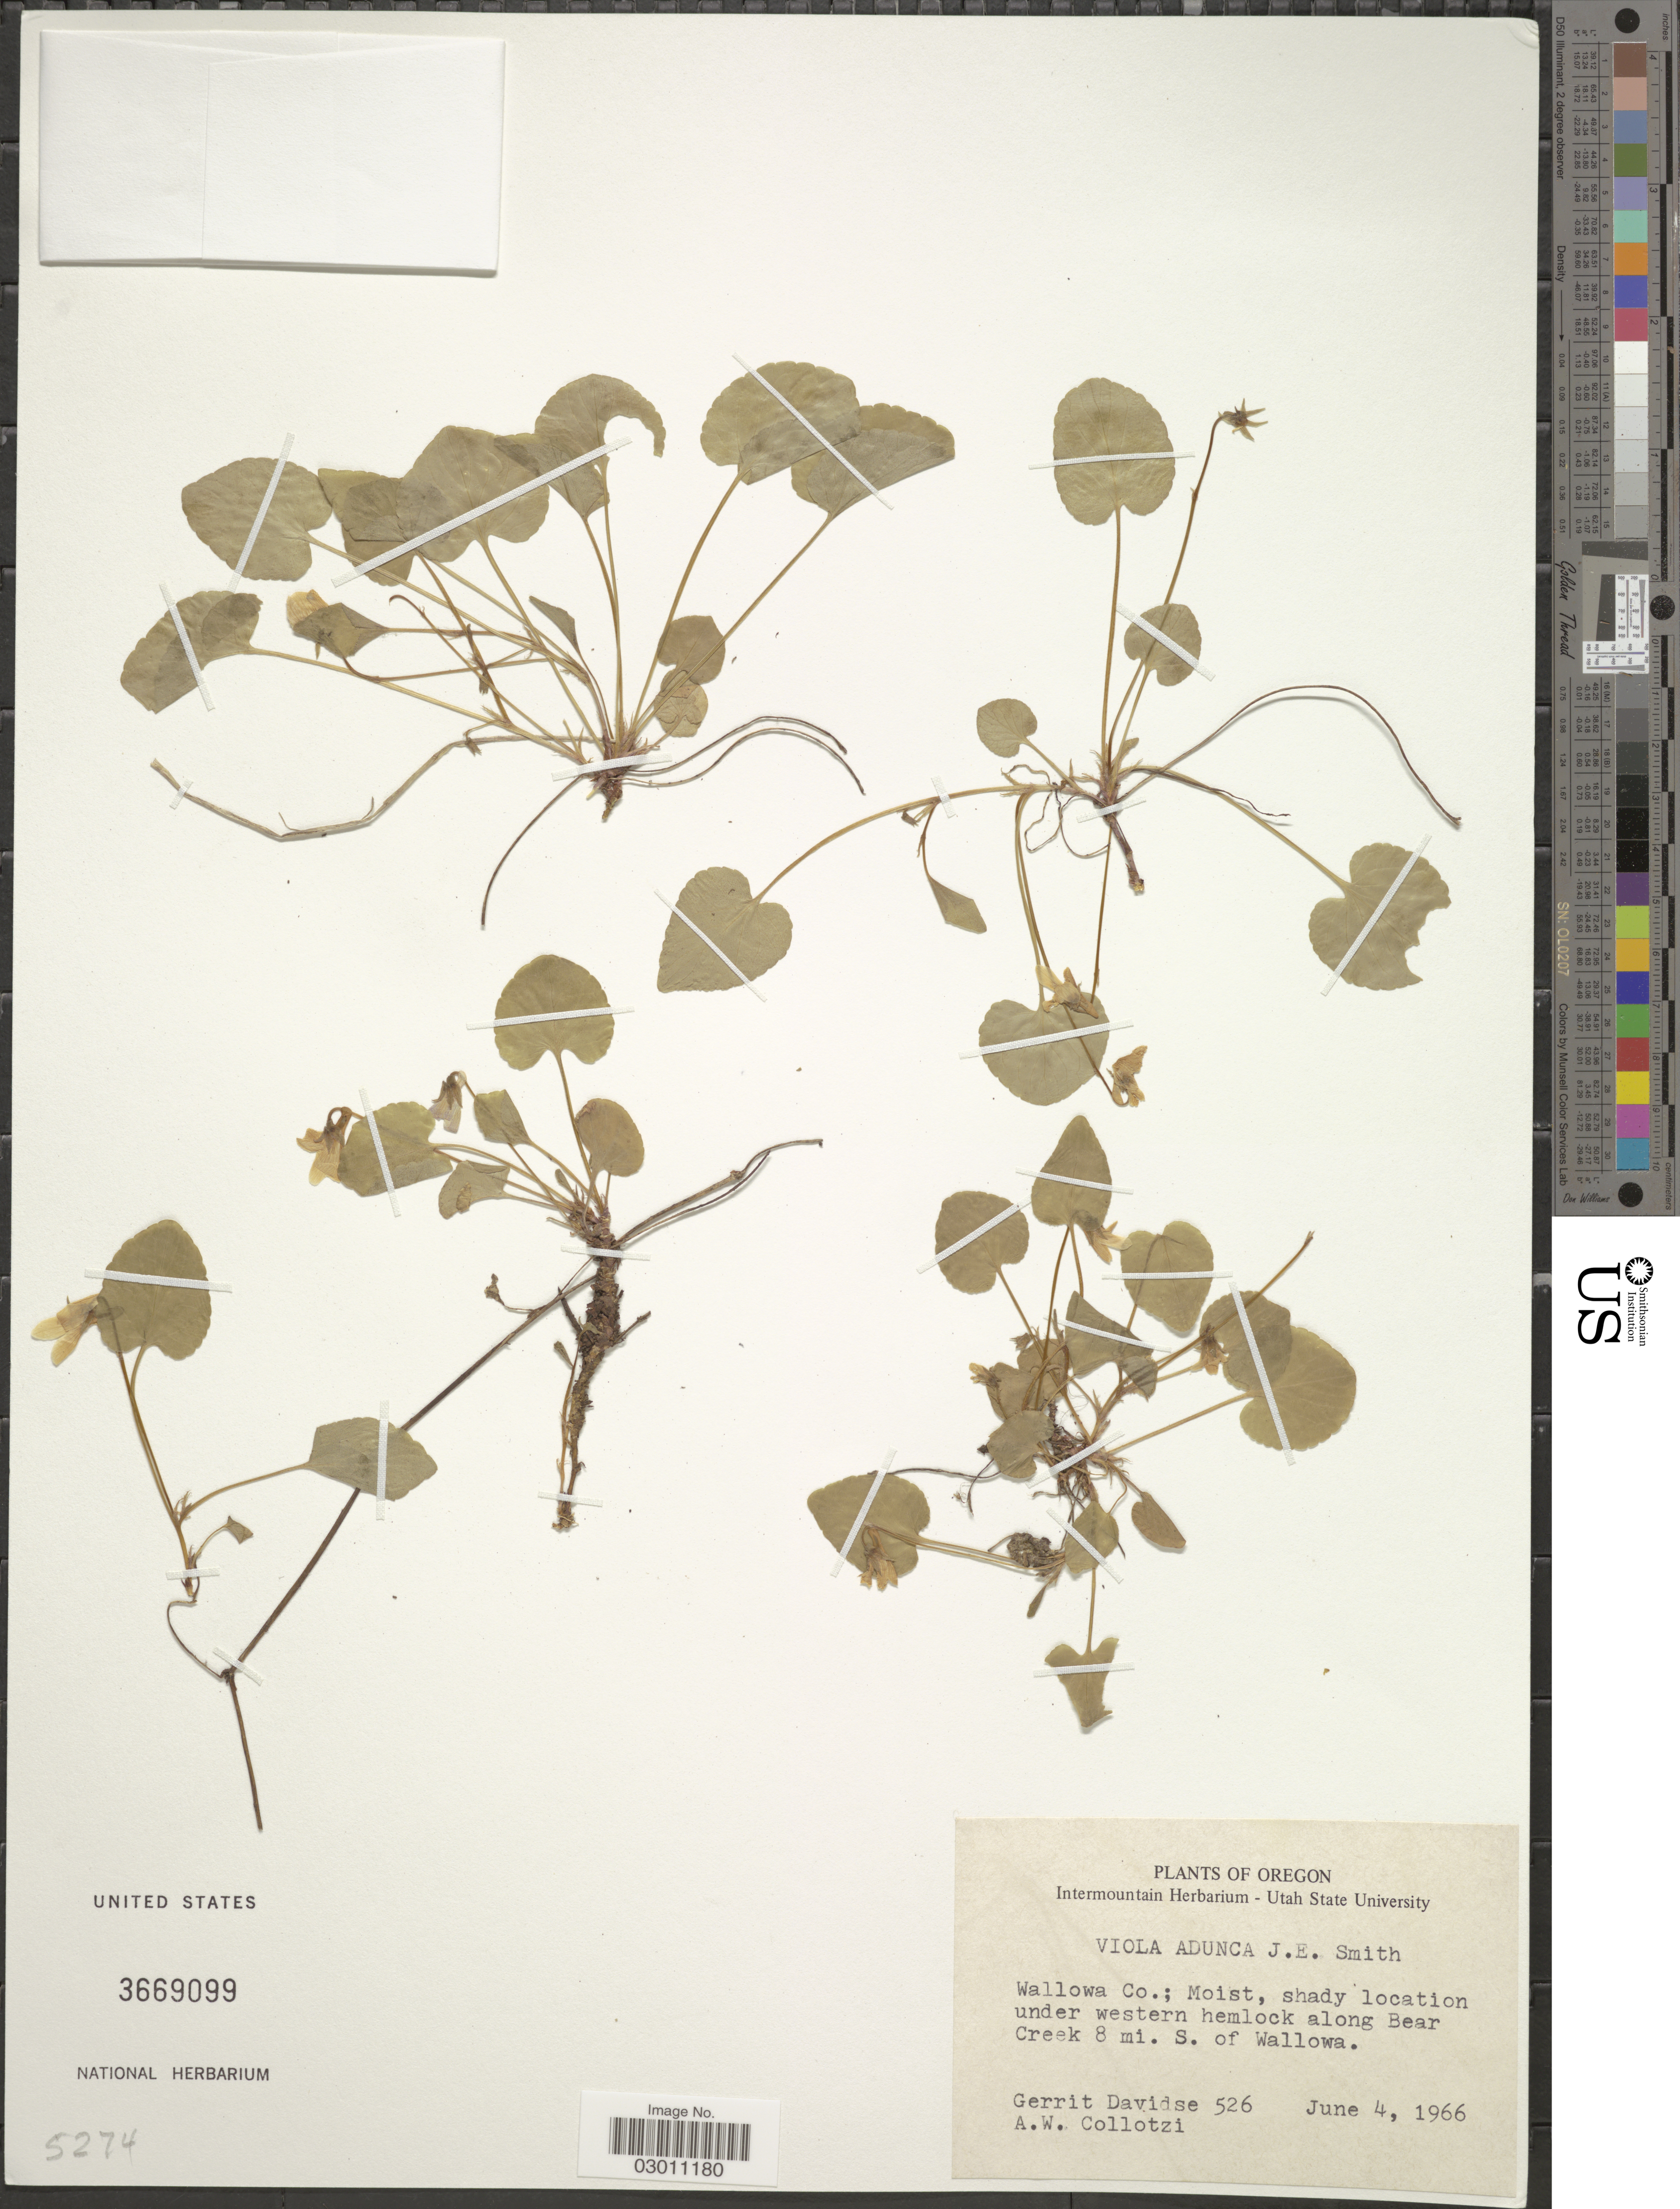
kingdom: Plantae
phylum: Tracheophyta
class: Magnoliopsida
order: Malpighiales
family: Violaceae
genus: Viola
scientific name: Viola adunca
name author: Sm.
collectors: G. Davidse & A. W. Collotzi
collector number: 526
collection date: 1966-06-04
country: United States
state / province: Oregon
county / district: Wallowa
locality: Wallowa Co.; shady location under western hemlock along Bear Creek 8 mi. S. of Wallowa.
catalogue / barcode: US 3669099